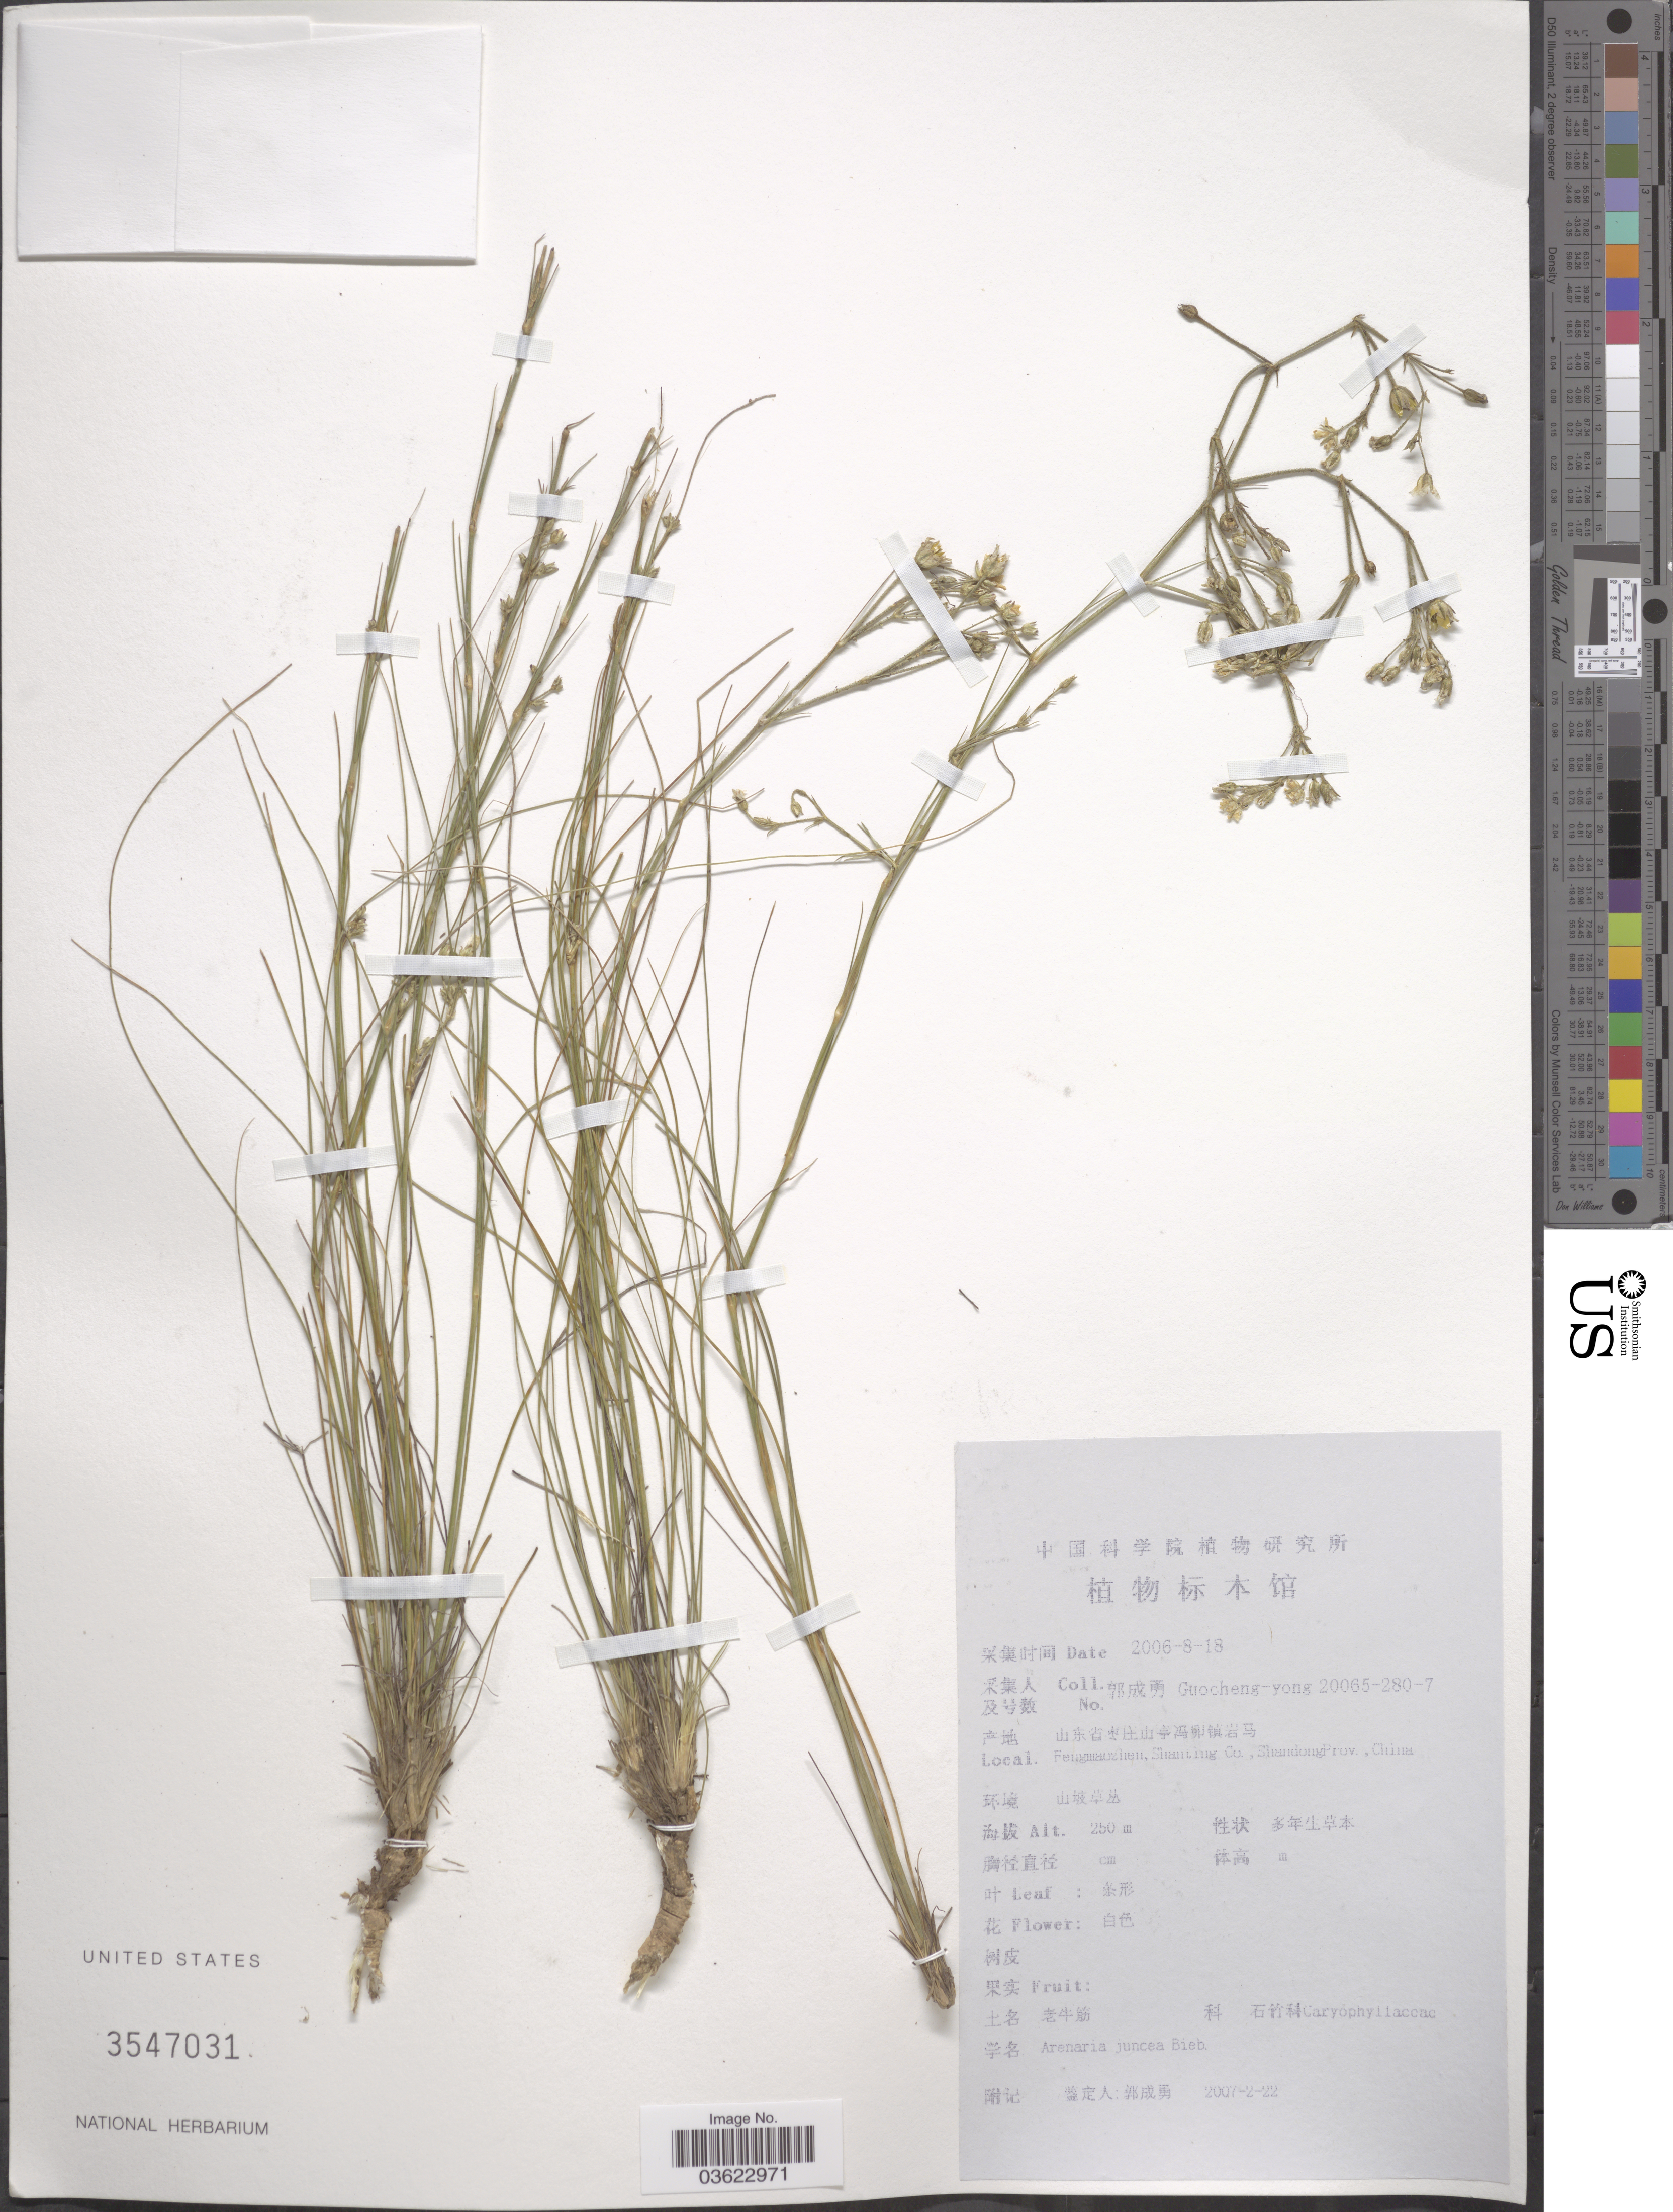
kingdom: Plantae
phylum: Tracheophyta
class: Magnoliopsida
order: Caryophyllales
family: Caryophyllaceae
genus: Eremogone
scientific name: Eremogone juncea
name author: (M. Bieb.) Fenzl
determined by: U.S. National Herbarium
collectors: Guo cheng-yong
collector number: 20065-280-7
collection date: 2006-08-18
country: China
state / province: Shandong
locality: Fengmaozhen, Shanting Co.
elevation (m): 250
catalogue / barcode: US 3547031